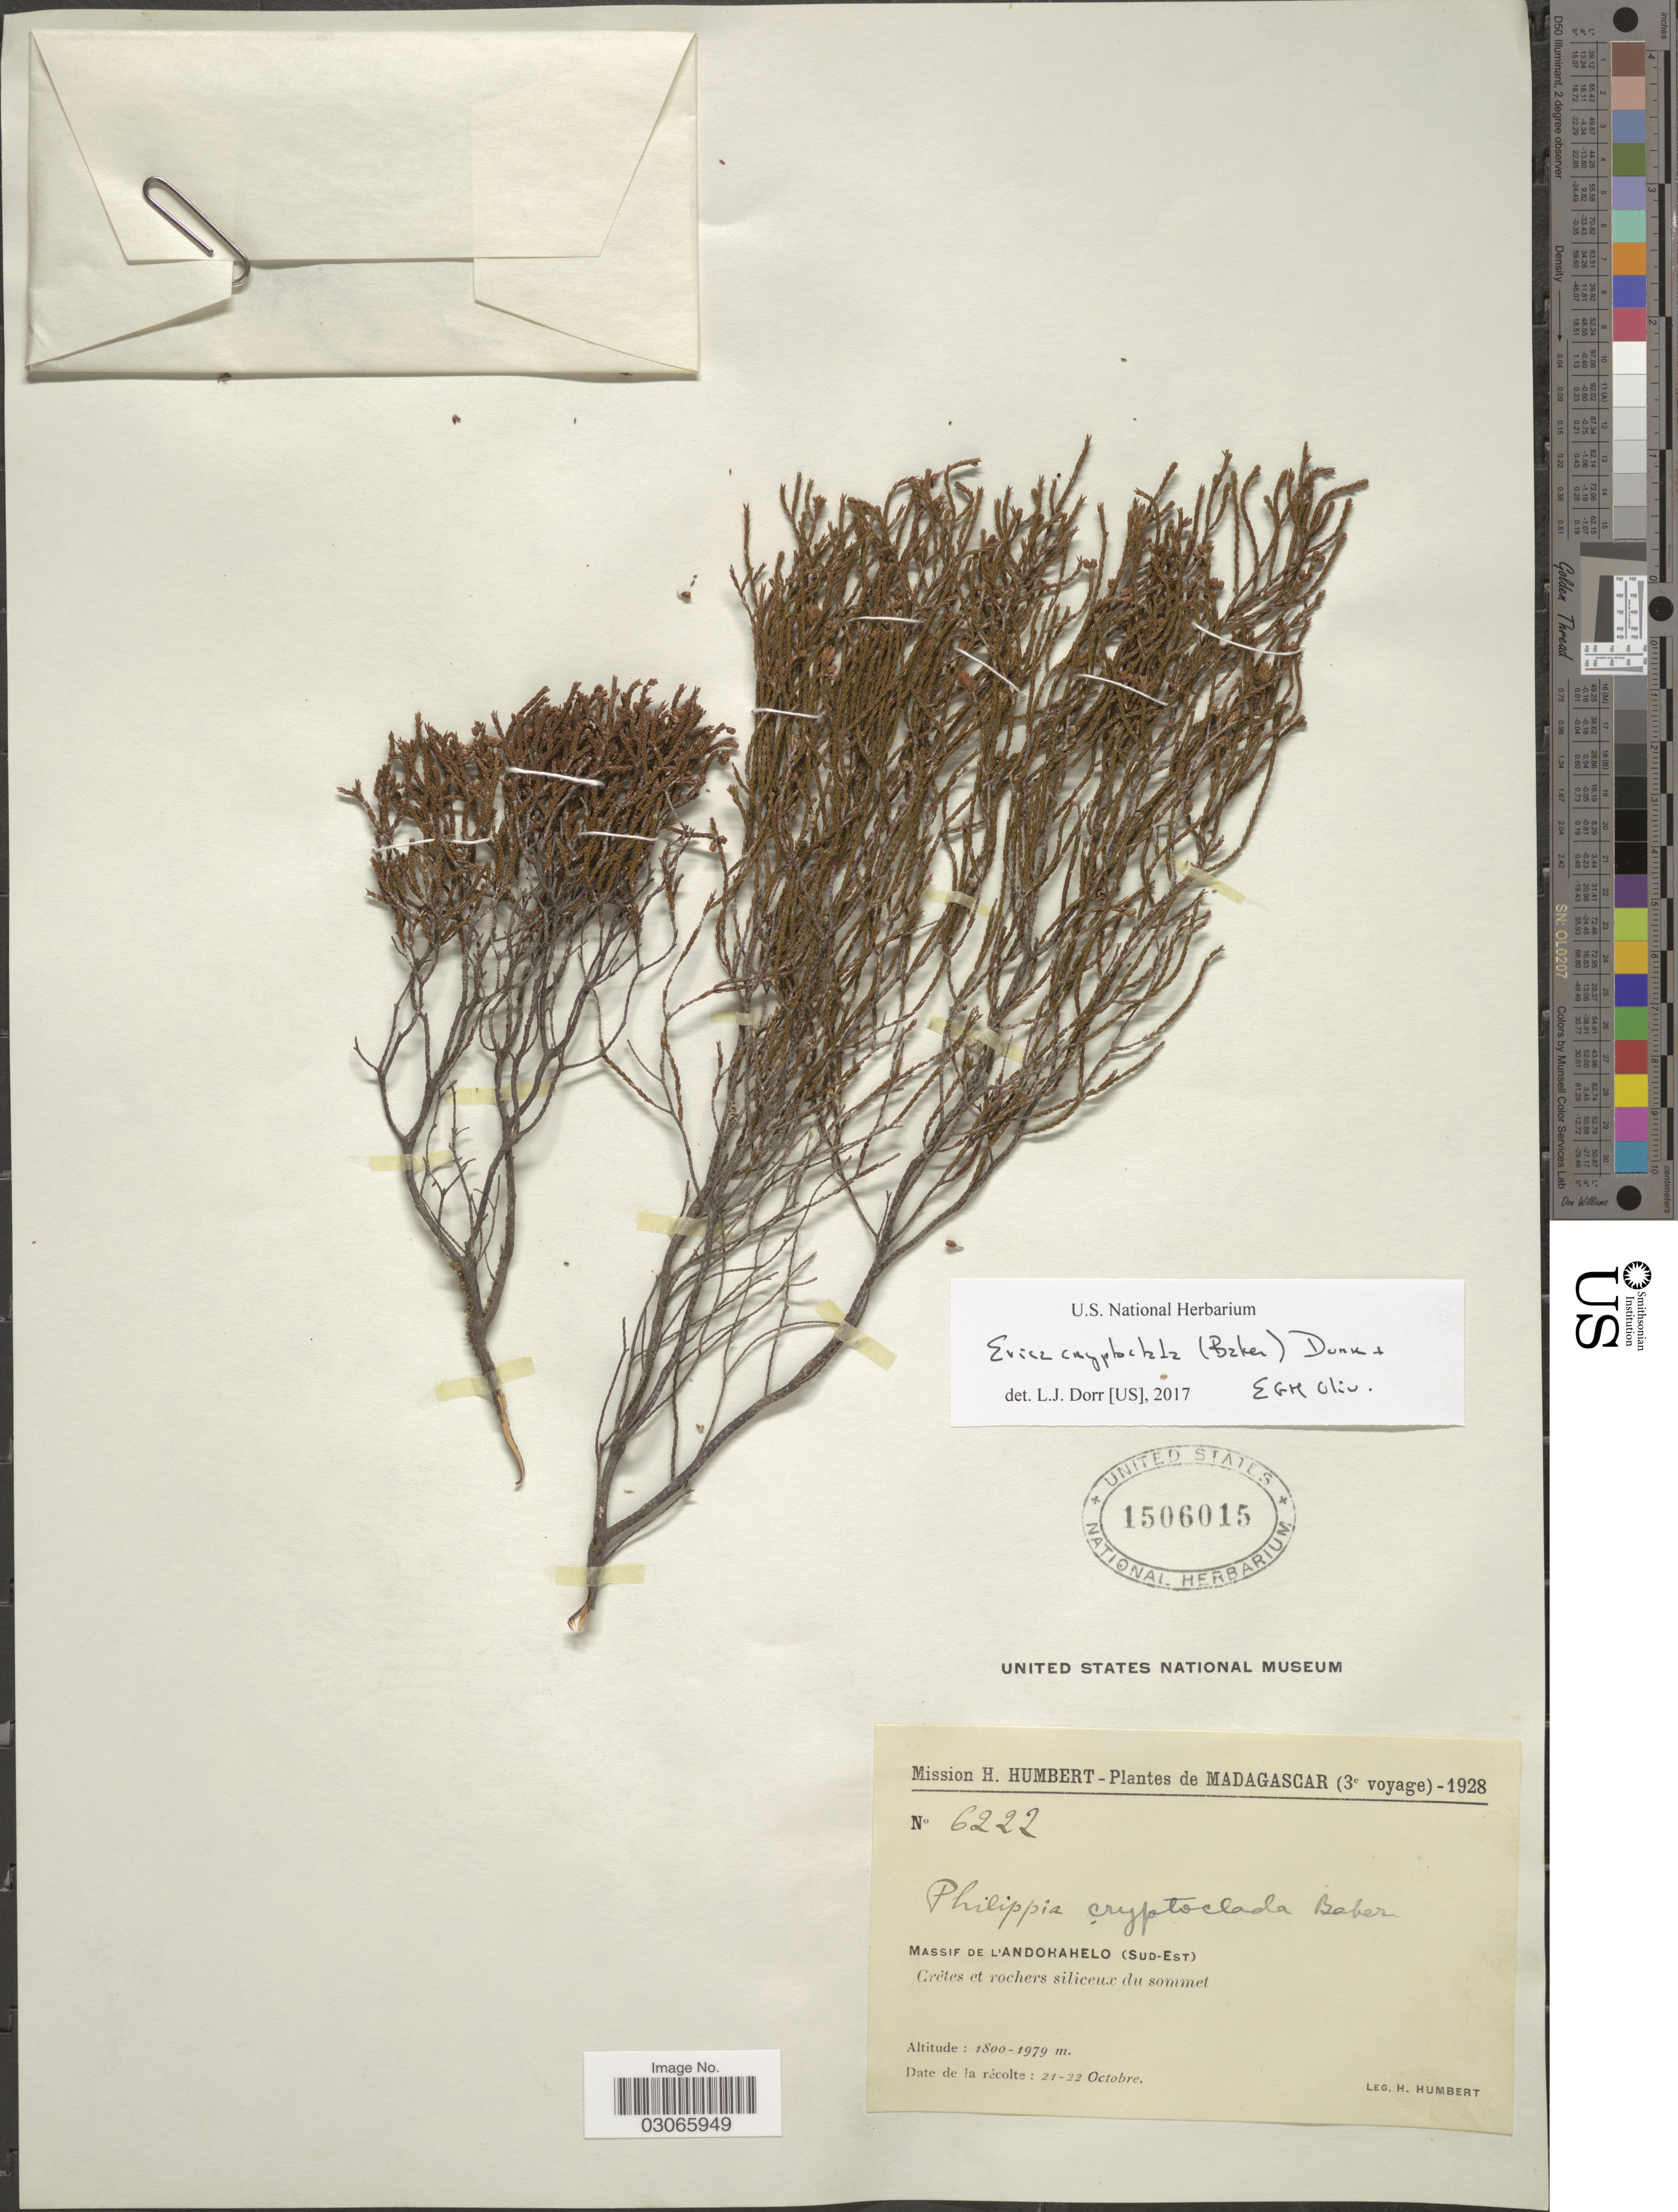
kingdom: Plantae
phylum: Tracheophyta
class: Magnoliopsida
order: Ericales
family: Ericaceae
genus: Erica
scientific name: Erica cryptoclada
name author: (Baker) Dorr & E.G.H. Oliv.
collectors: H. Humbert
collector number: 6222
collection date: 1928-10-21/1928-10-22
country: Madagascar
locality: Massif de l'Andohahelo (Sud-Est).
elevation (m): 1800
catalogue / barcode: US 1506015